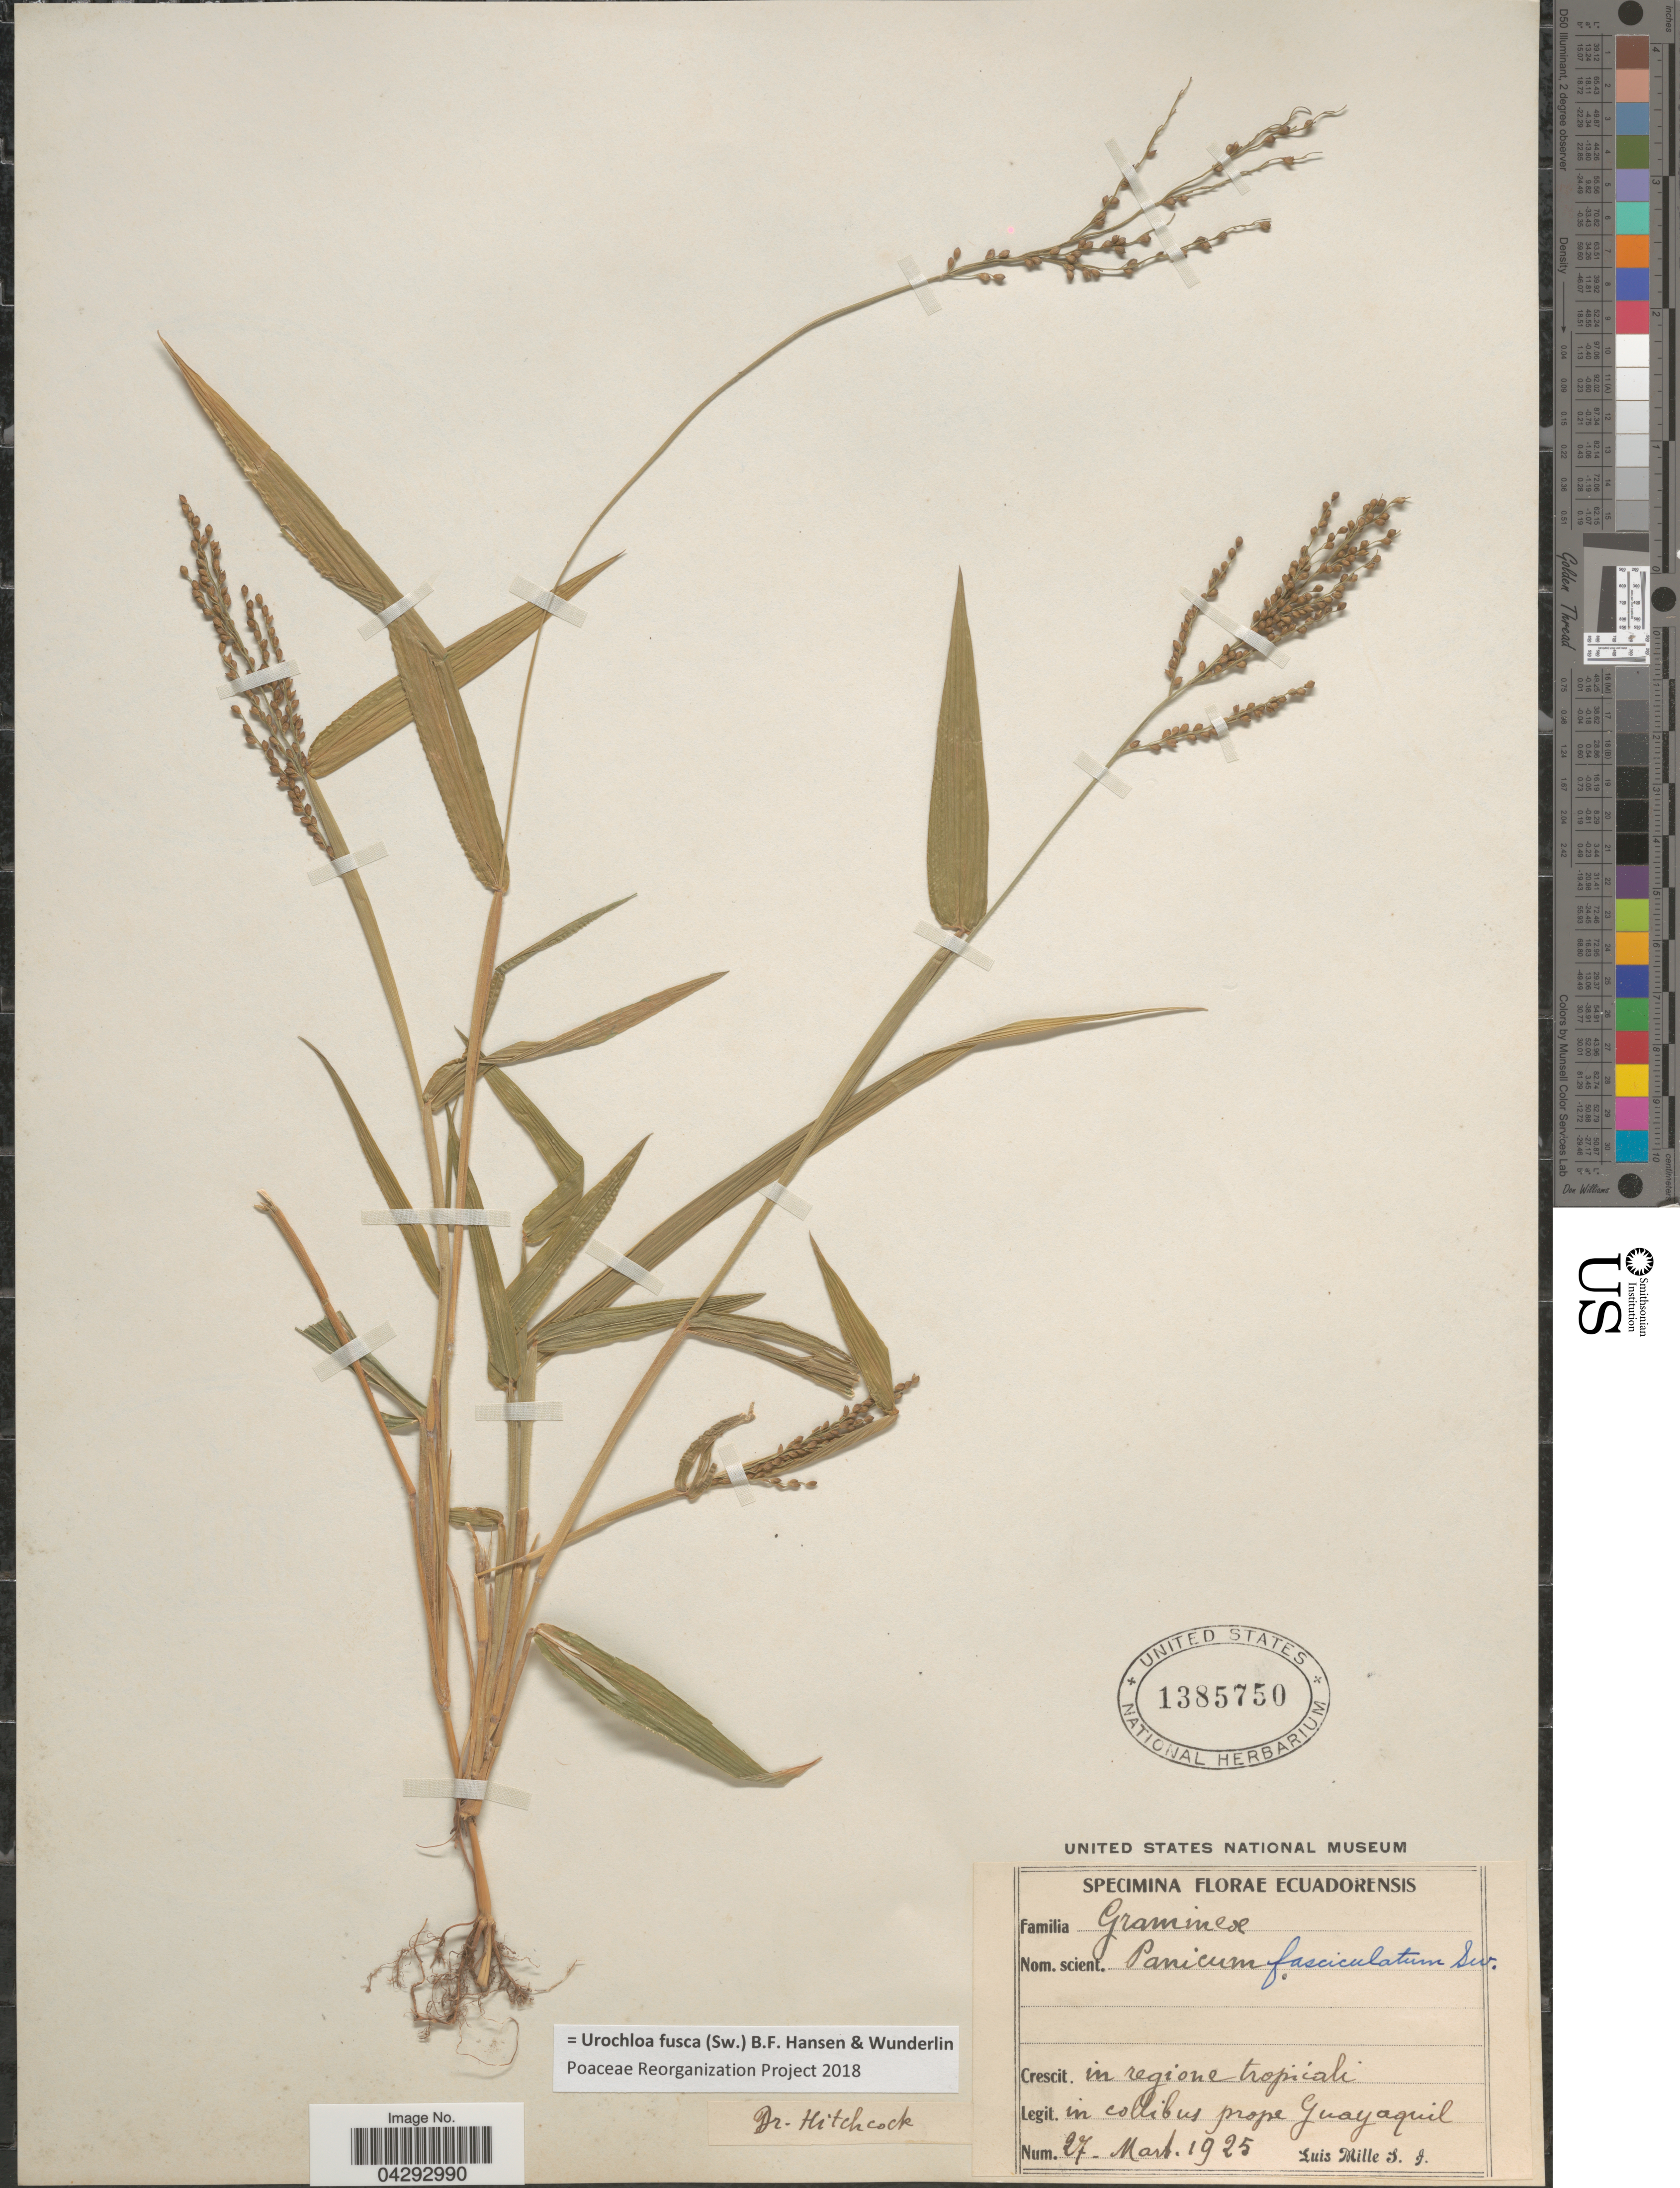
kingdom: Plantae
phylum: Tracheophyta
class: Liliopsida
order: Poales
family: Poaceae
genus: Urochloa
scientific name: Urochloa fusca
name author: (Sw.) B.F. Hansen & Wunderlin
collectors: L. Mille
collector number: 27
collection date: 1925-03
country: Ecuador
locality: In regione tropicali. In collibus prope Guayaquil.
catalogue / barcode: US 1385750